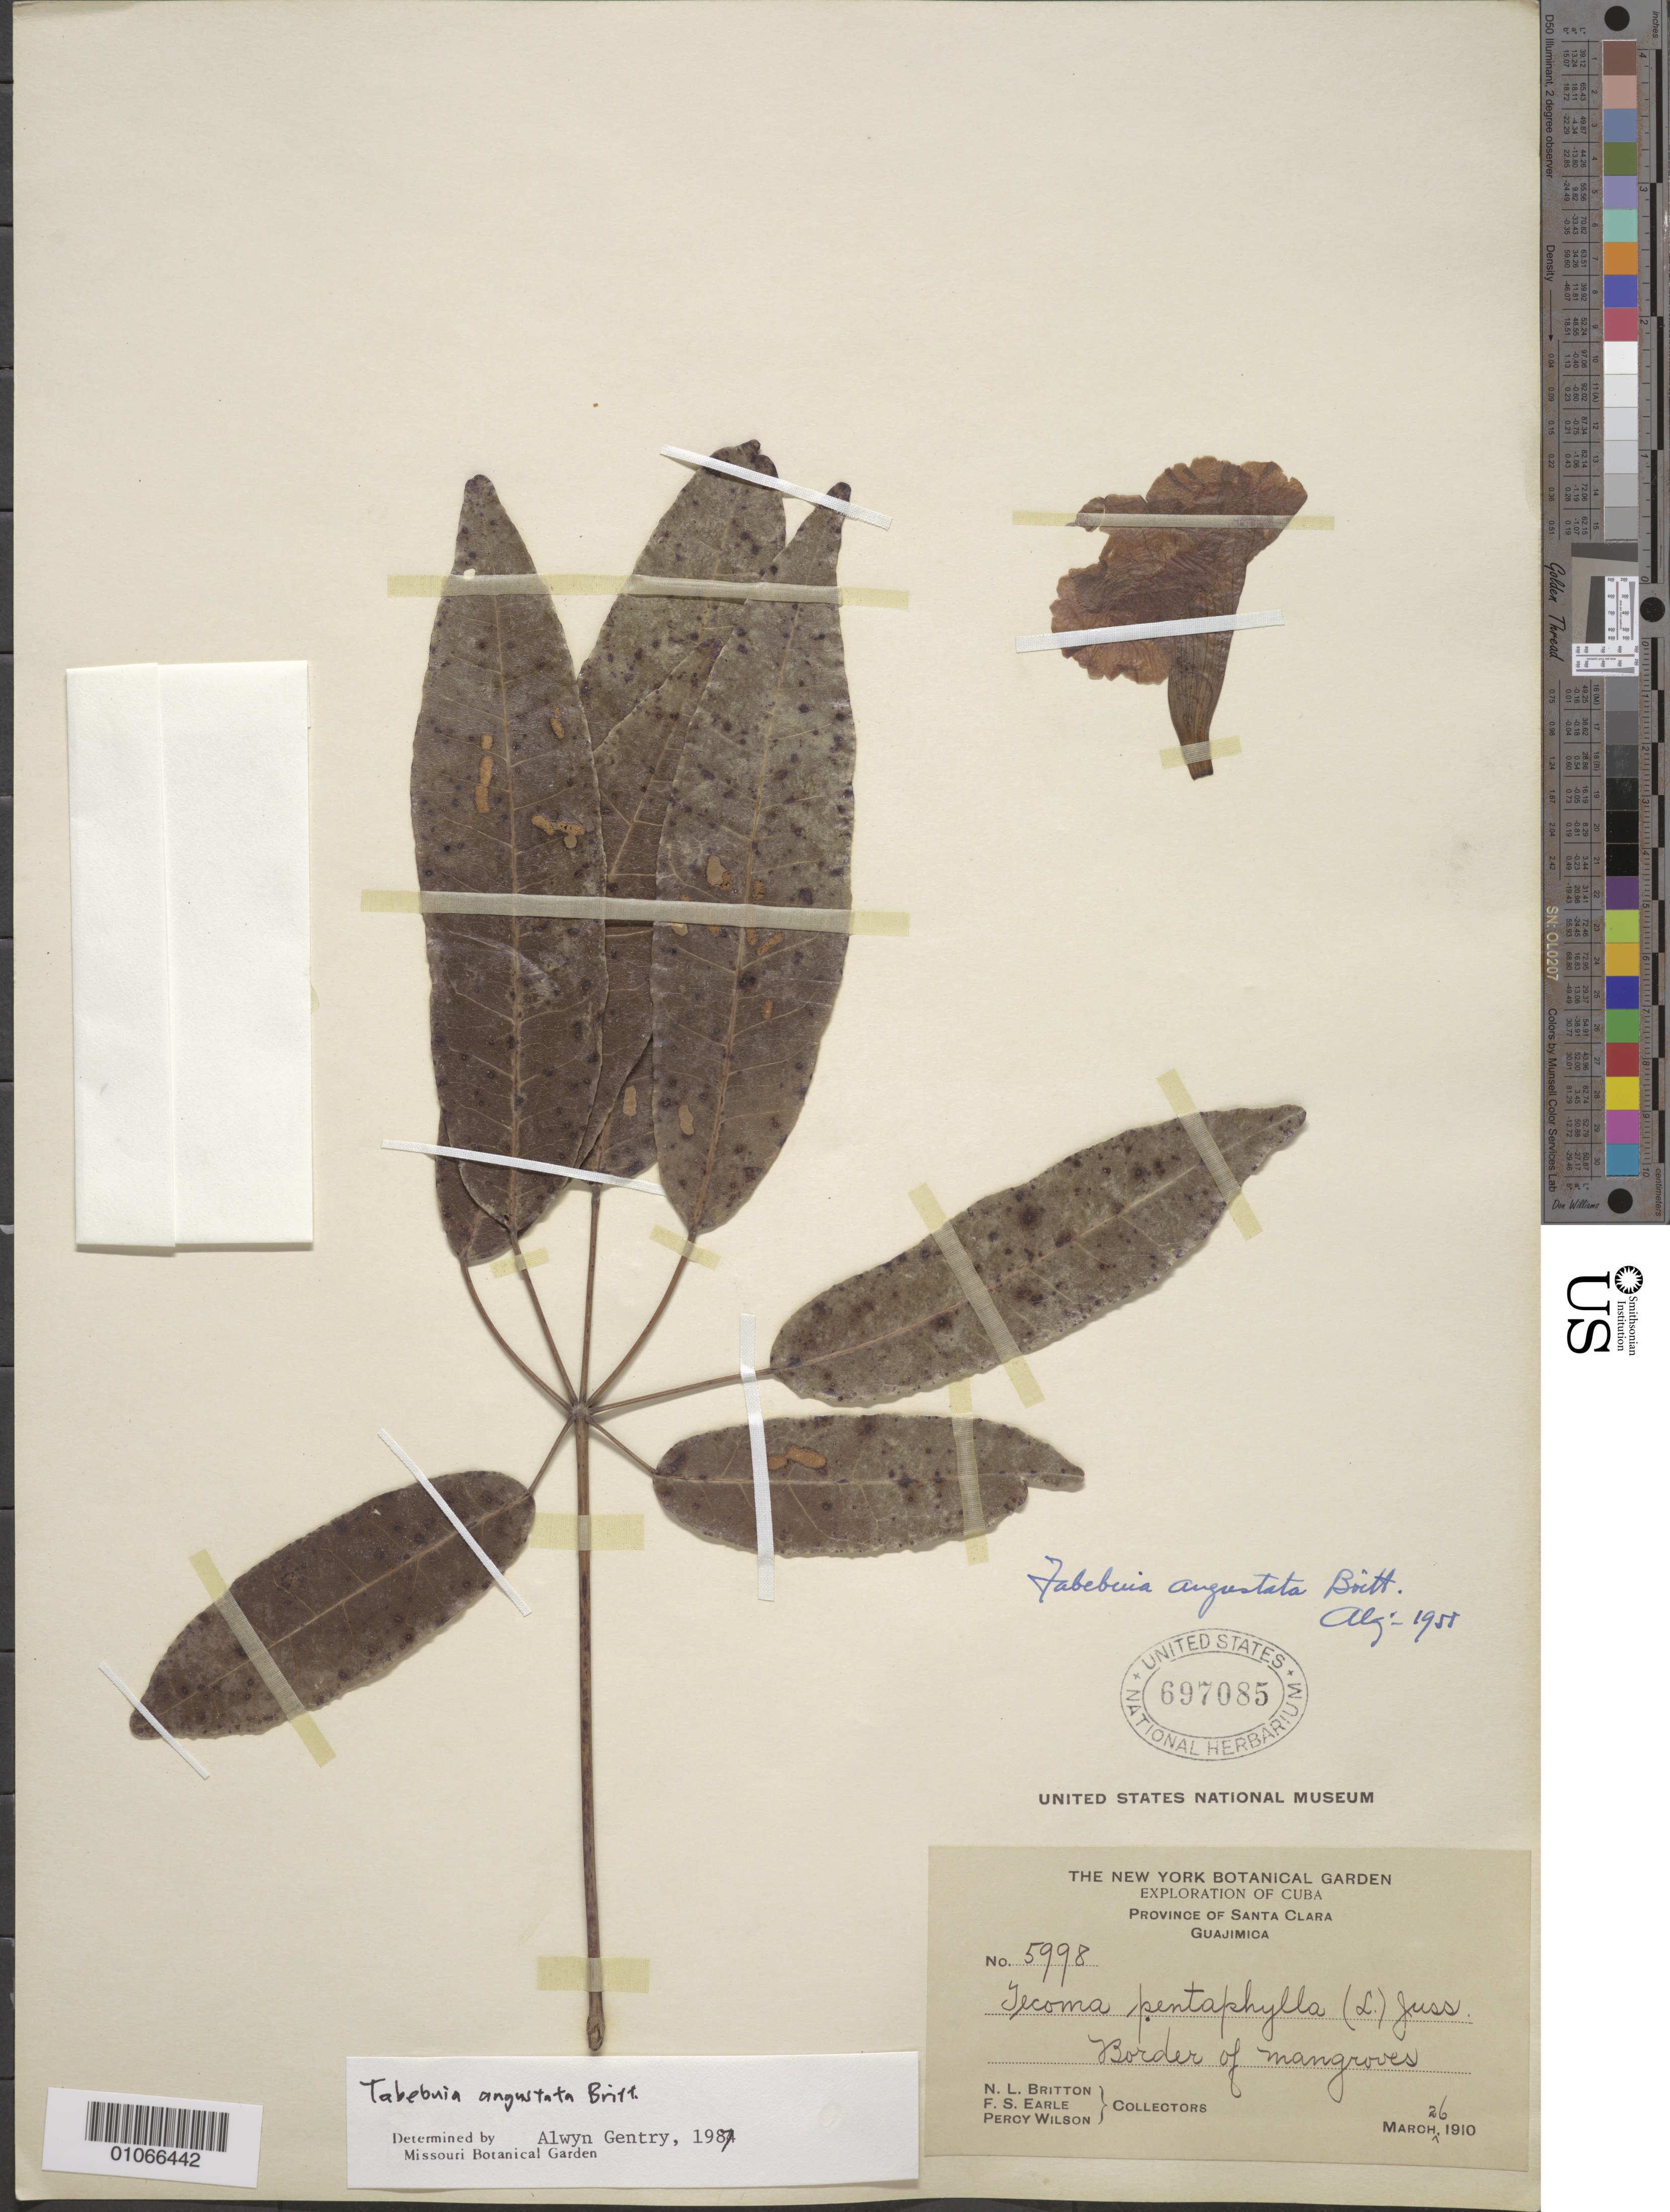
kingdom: Plantae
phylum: Tracheophyta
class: Magnoliopsida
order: Lamiales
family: Bignoniaceae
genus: Tabebuia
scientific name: Tabebuia angustata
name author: Britton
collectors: N. Britton, F. S. Earle & P. Wilson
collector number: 5998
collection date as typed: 26 Mar 1910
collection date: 1910-03-26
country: Cuba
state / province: Villa Clara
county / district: Santa Clara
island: Cuba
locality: Guajimica, border of mangroves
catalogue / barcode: US 697085